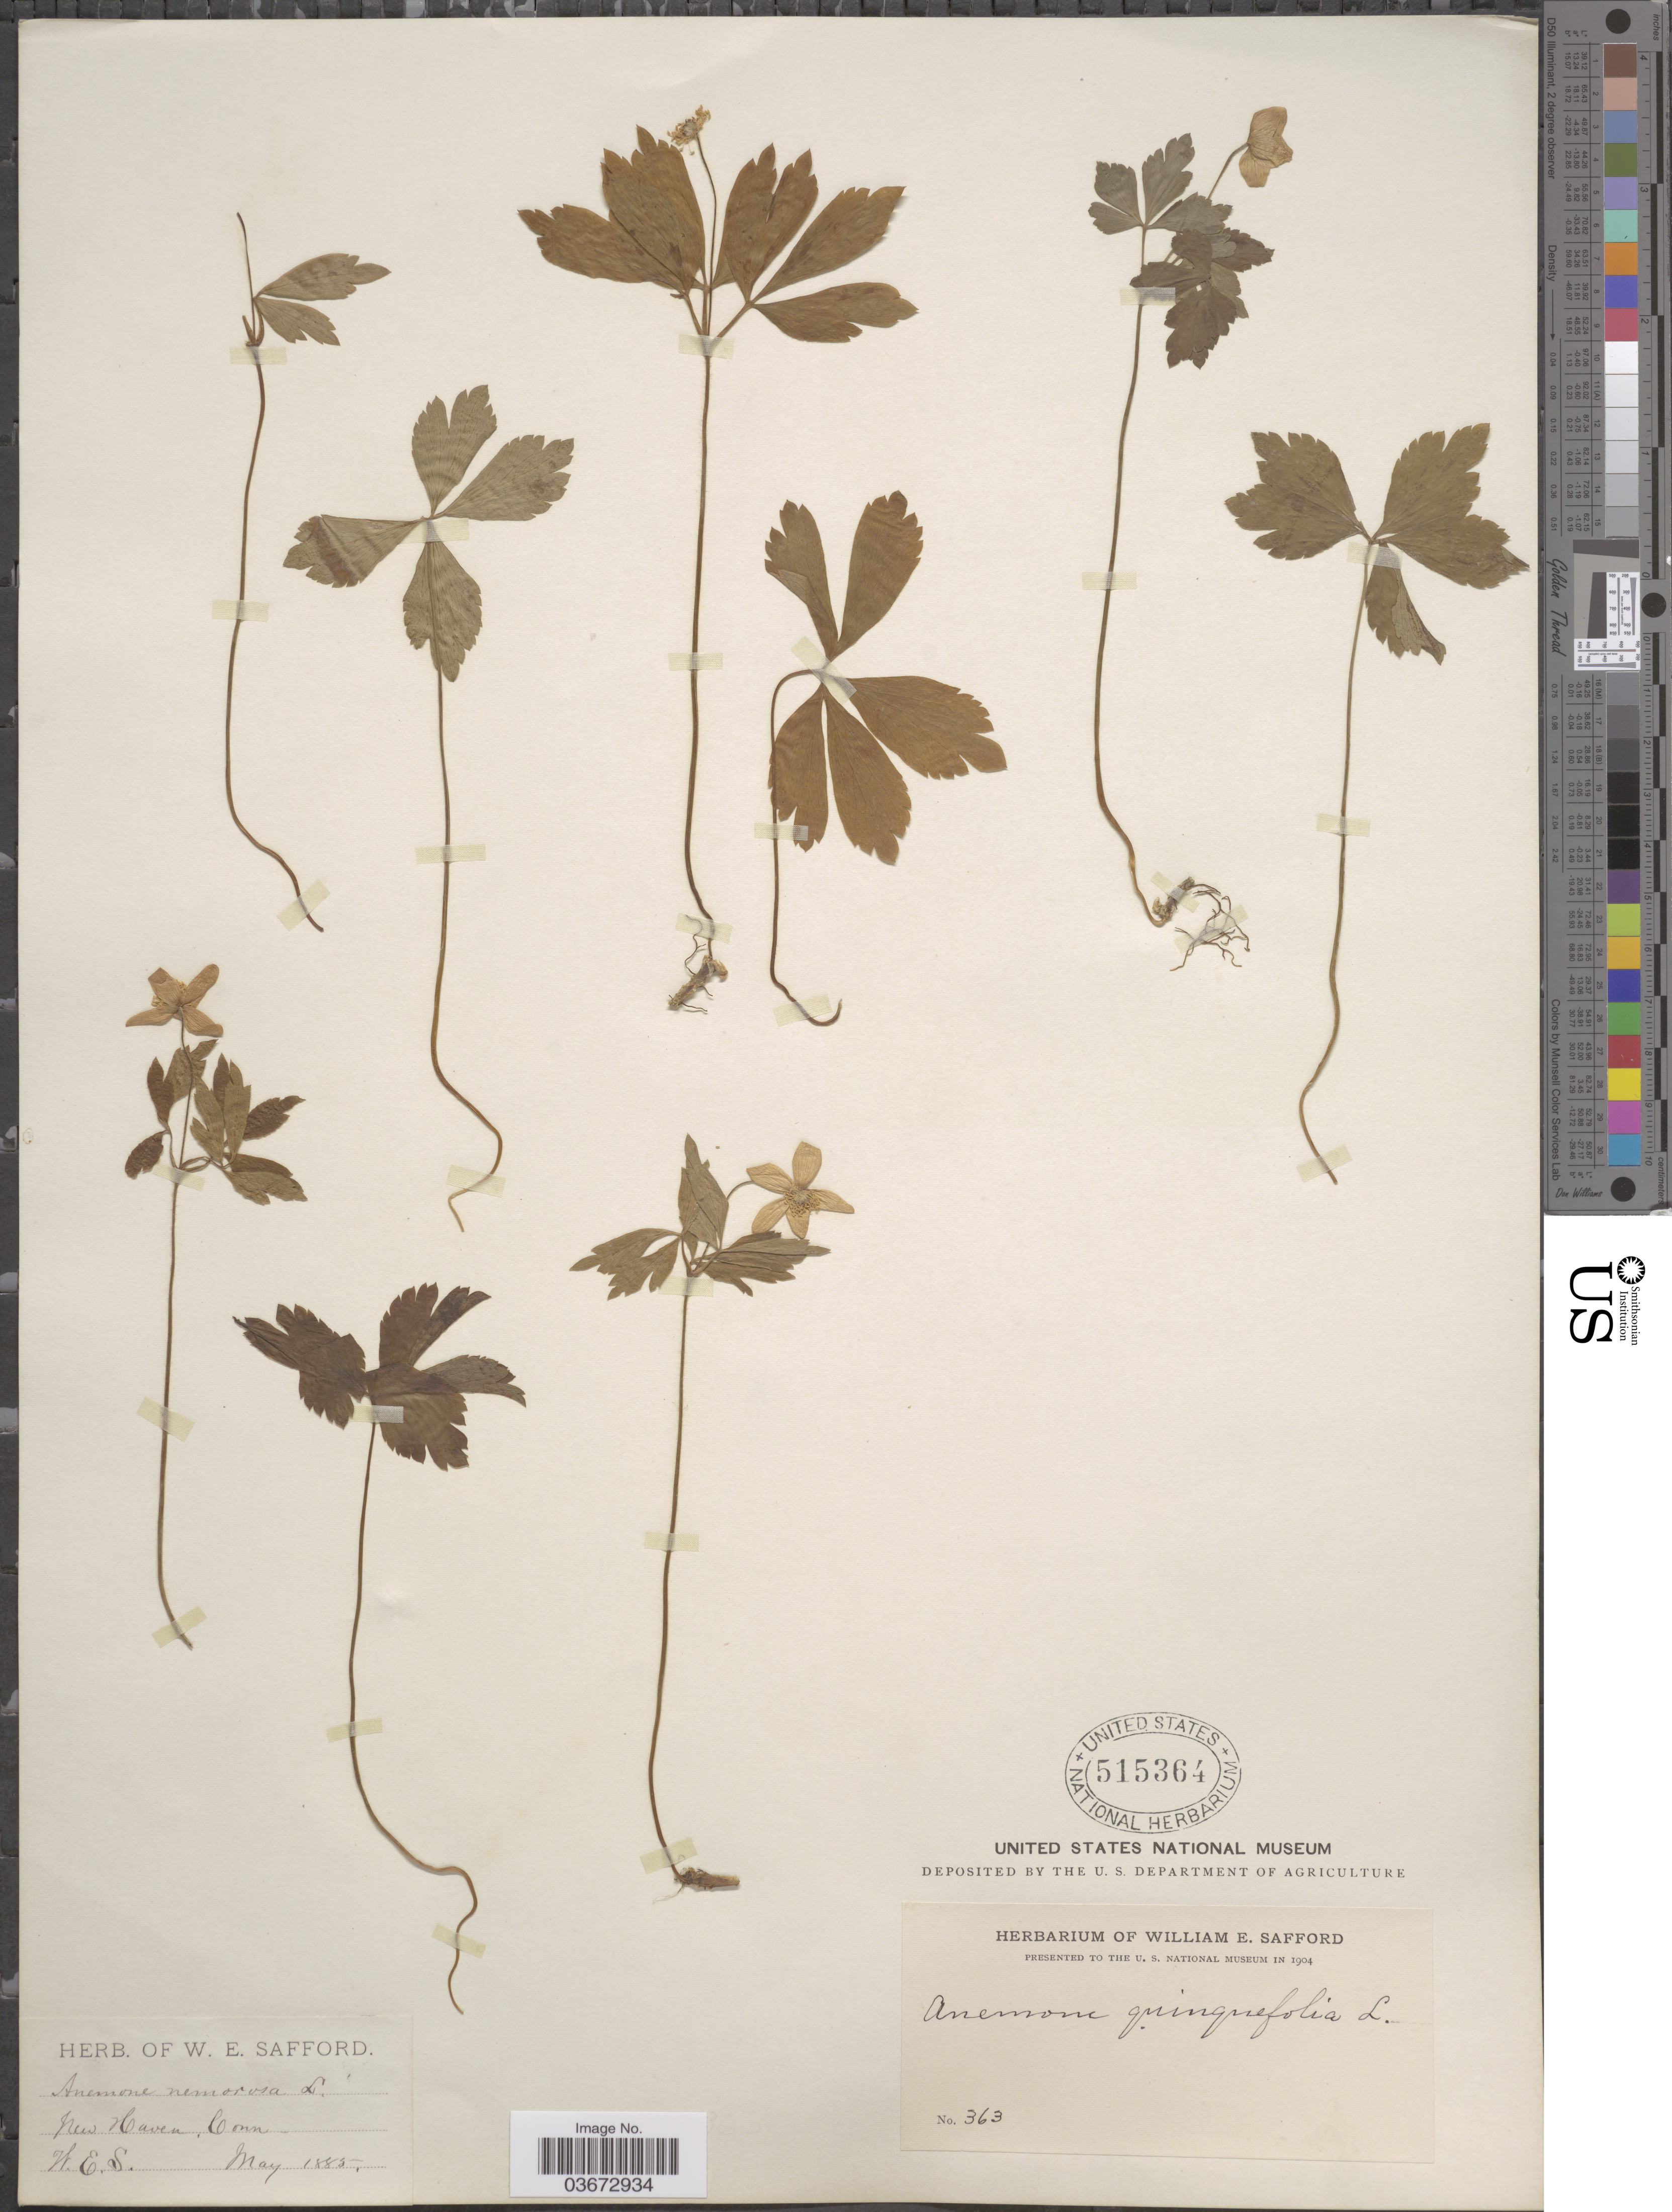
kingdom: Plantae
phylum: Tracheophyta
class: Magnoliopsida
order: Ranunculales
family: Ranunculaceae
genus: Anemone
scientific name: Anemone quinquefolia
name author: L.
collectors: W. E. Safford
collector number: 363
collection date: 1885-05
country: United States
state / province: Connecticut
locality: New Haven.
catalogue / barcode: US 515364